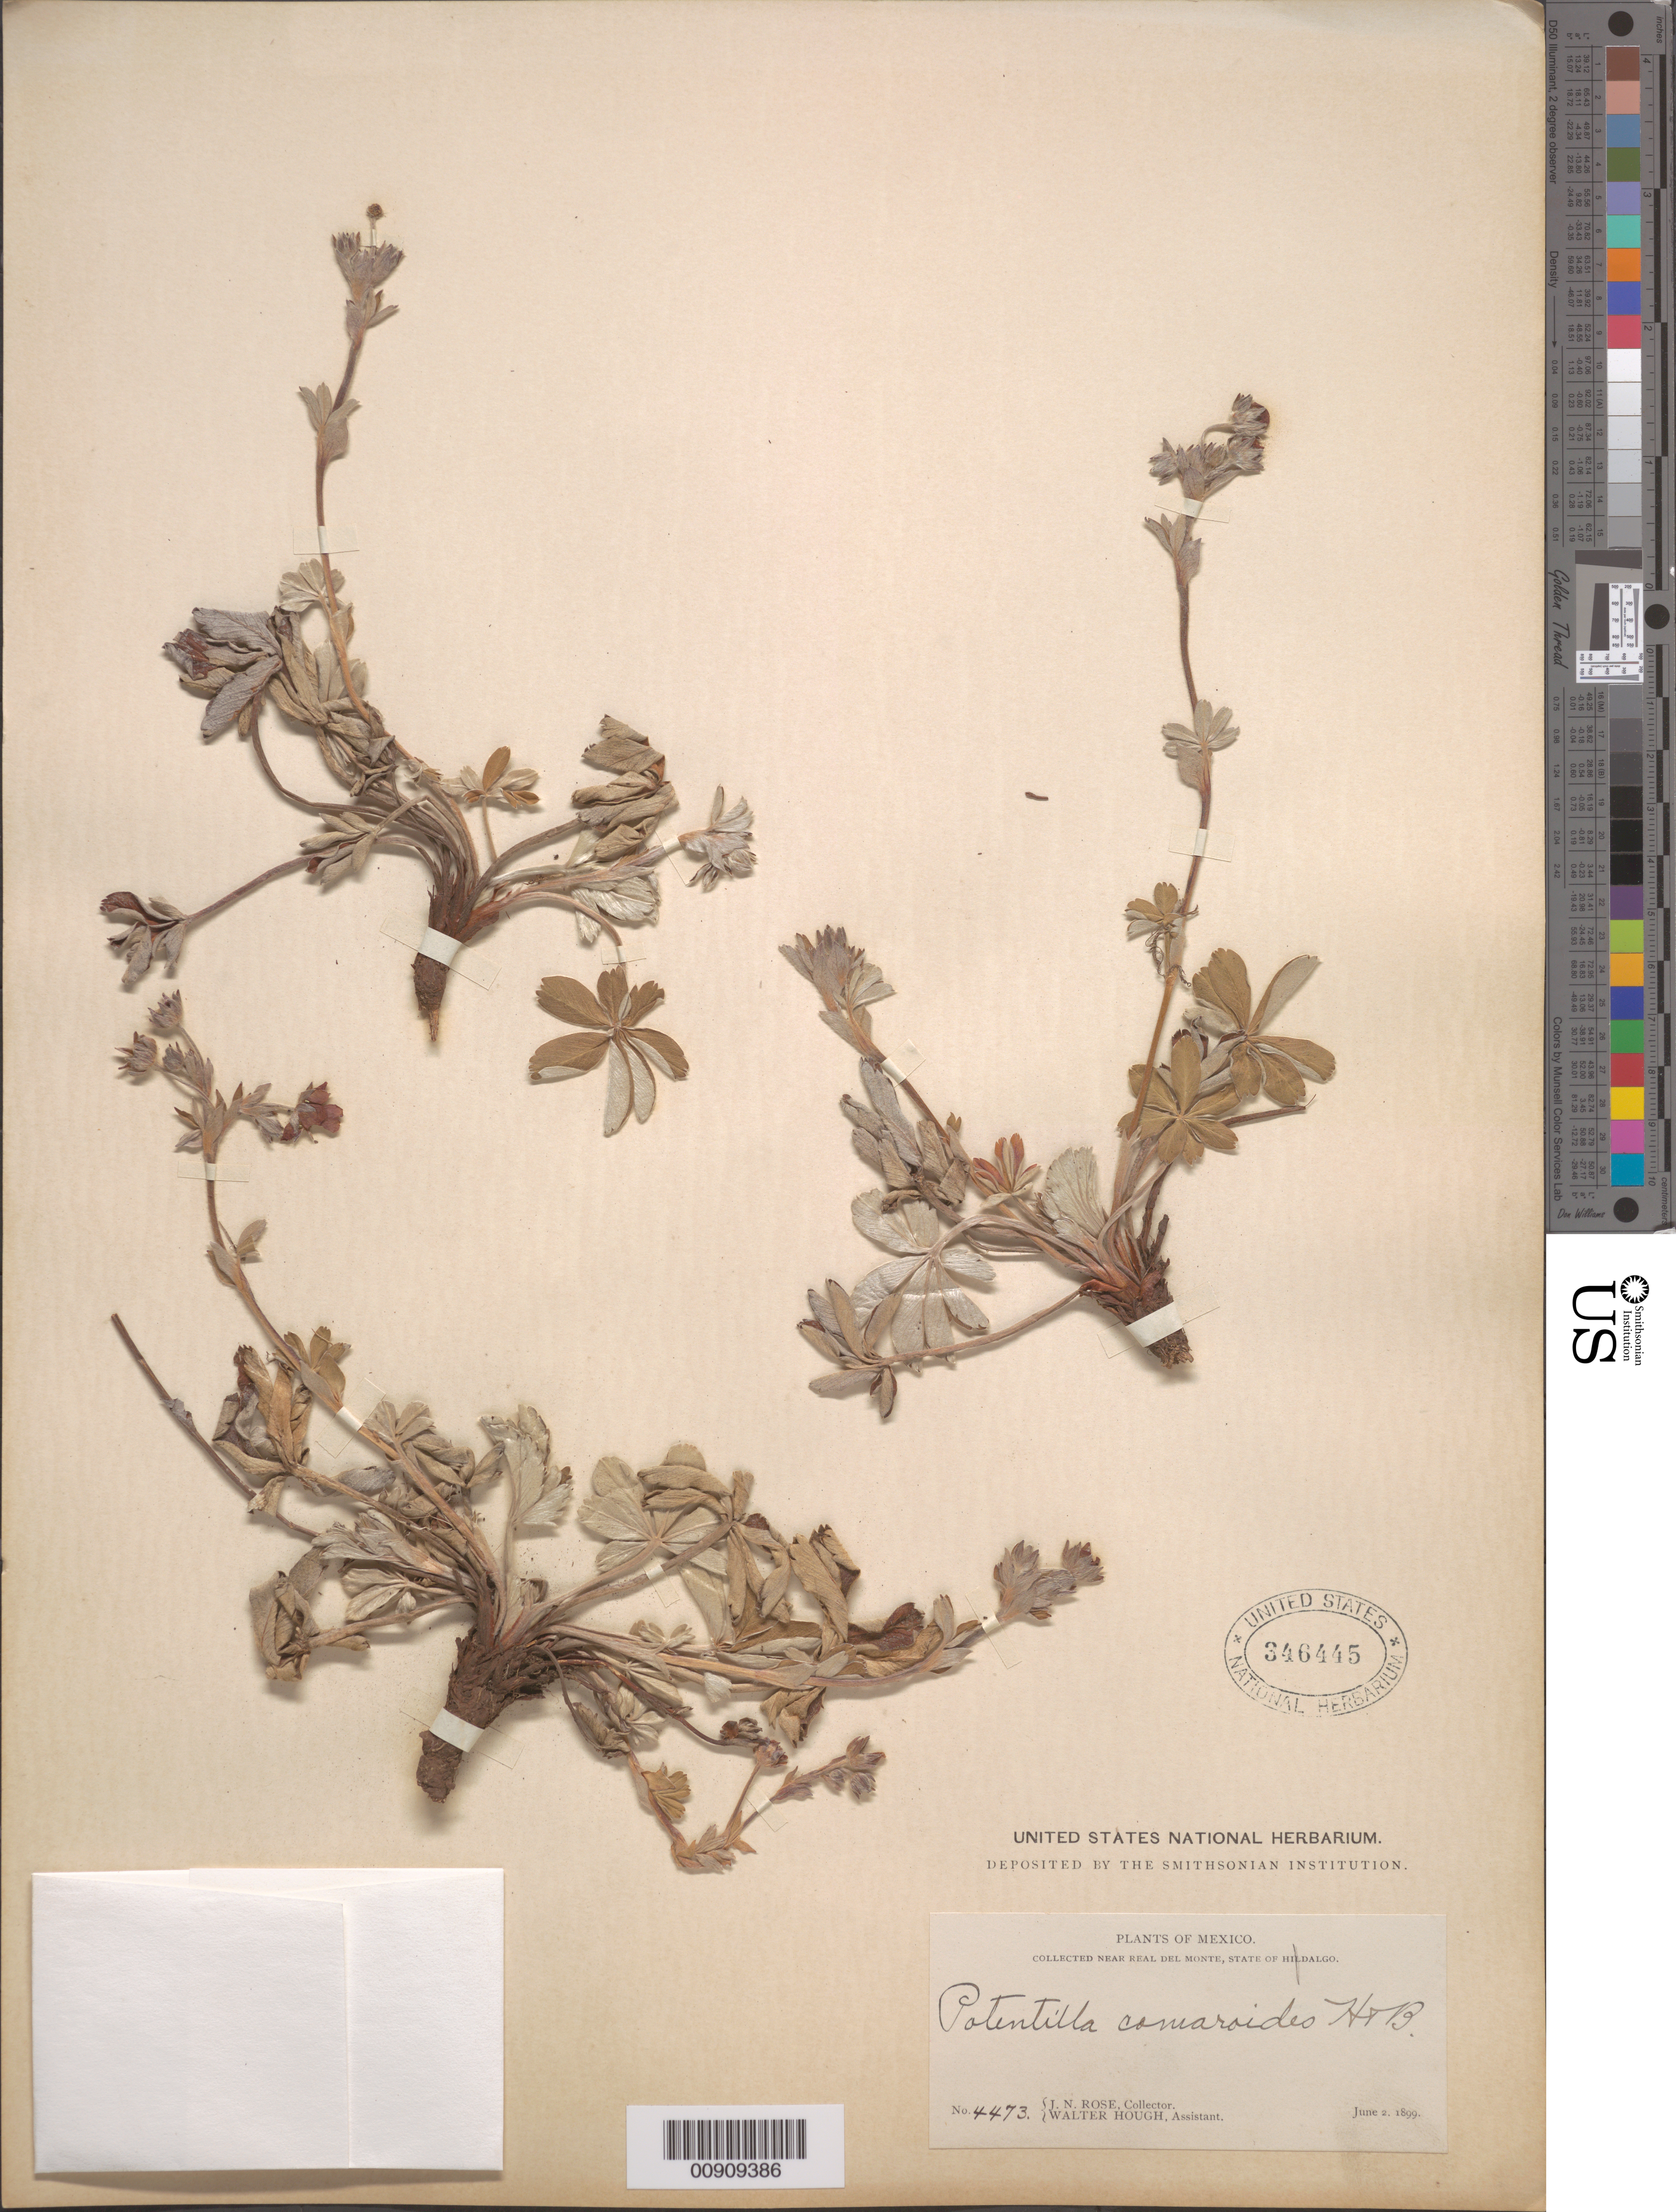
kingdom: Plantae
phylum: Tracheophyta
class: Magnoliopsida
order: Rosales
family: Rosaceae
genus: Potentilla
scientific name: Potentilla comaroides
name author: Humb. & Bonpl.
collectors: J. N. Rose & W. Hough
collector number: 4473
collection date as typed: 02 Jun 1899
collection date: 1899-06-02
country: Mexico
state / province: Hidalgo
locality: Near Real del Monte, State of Hidalgo.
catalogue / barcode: US 346445